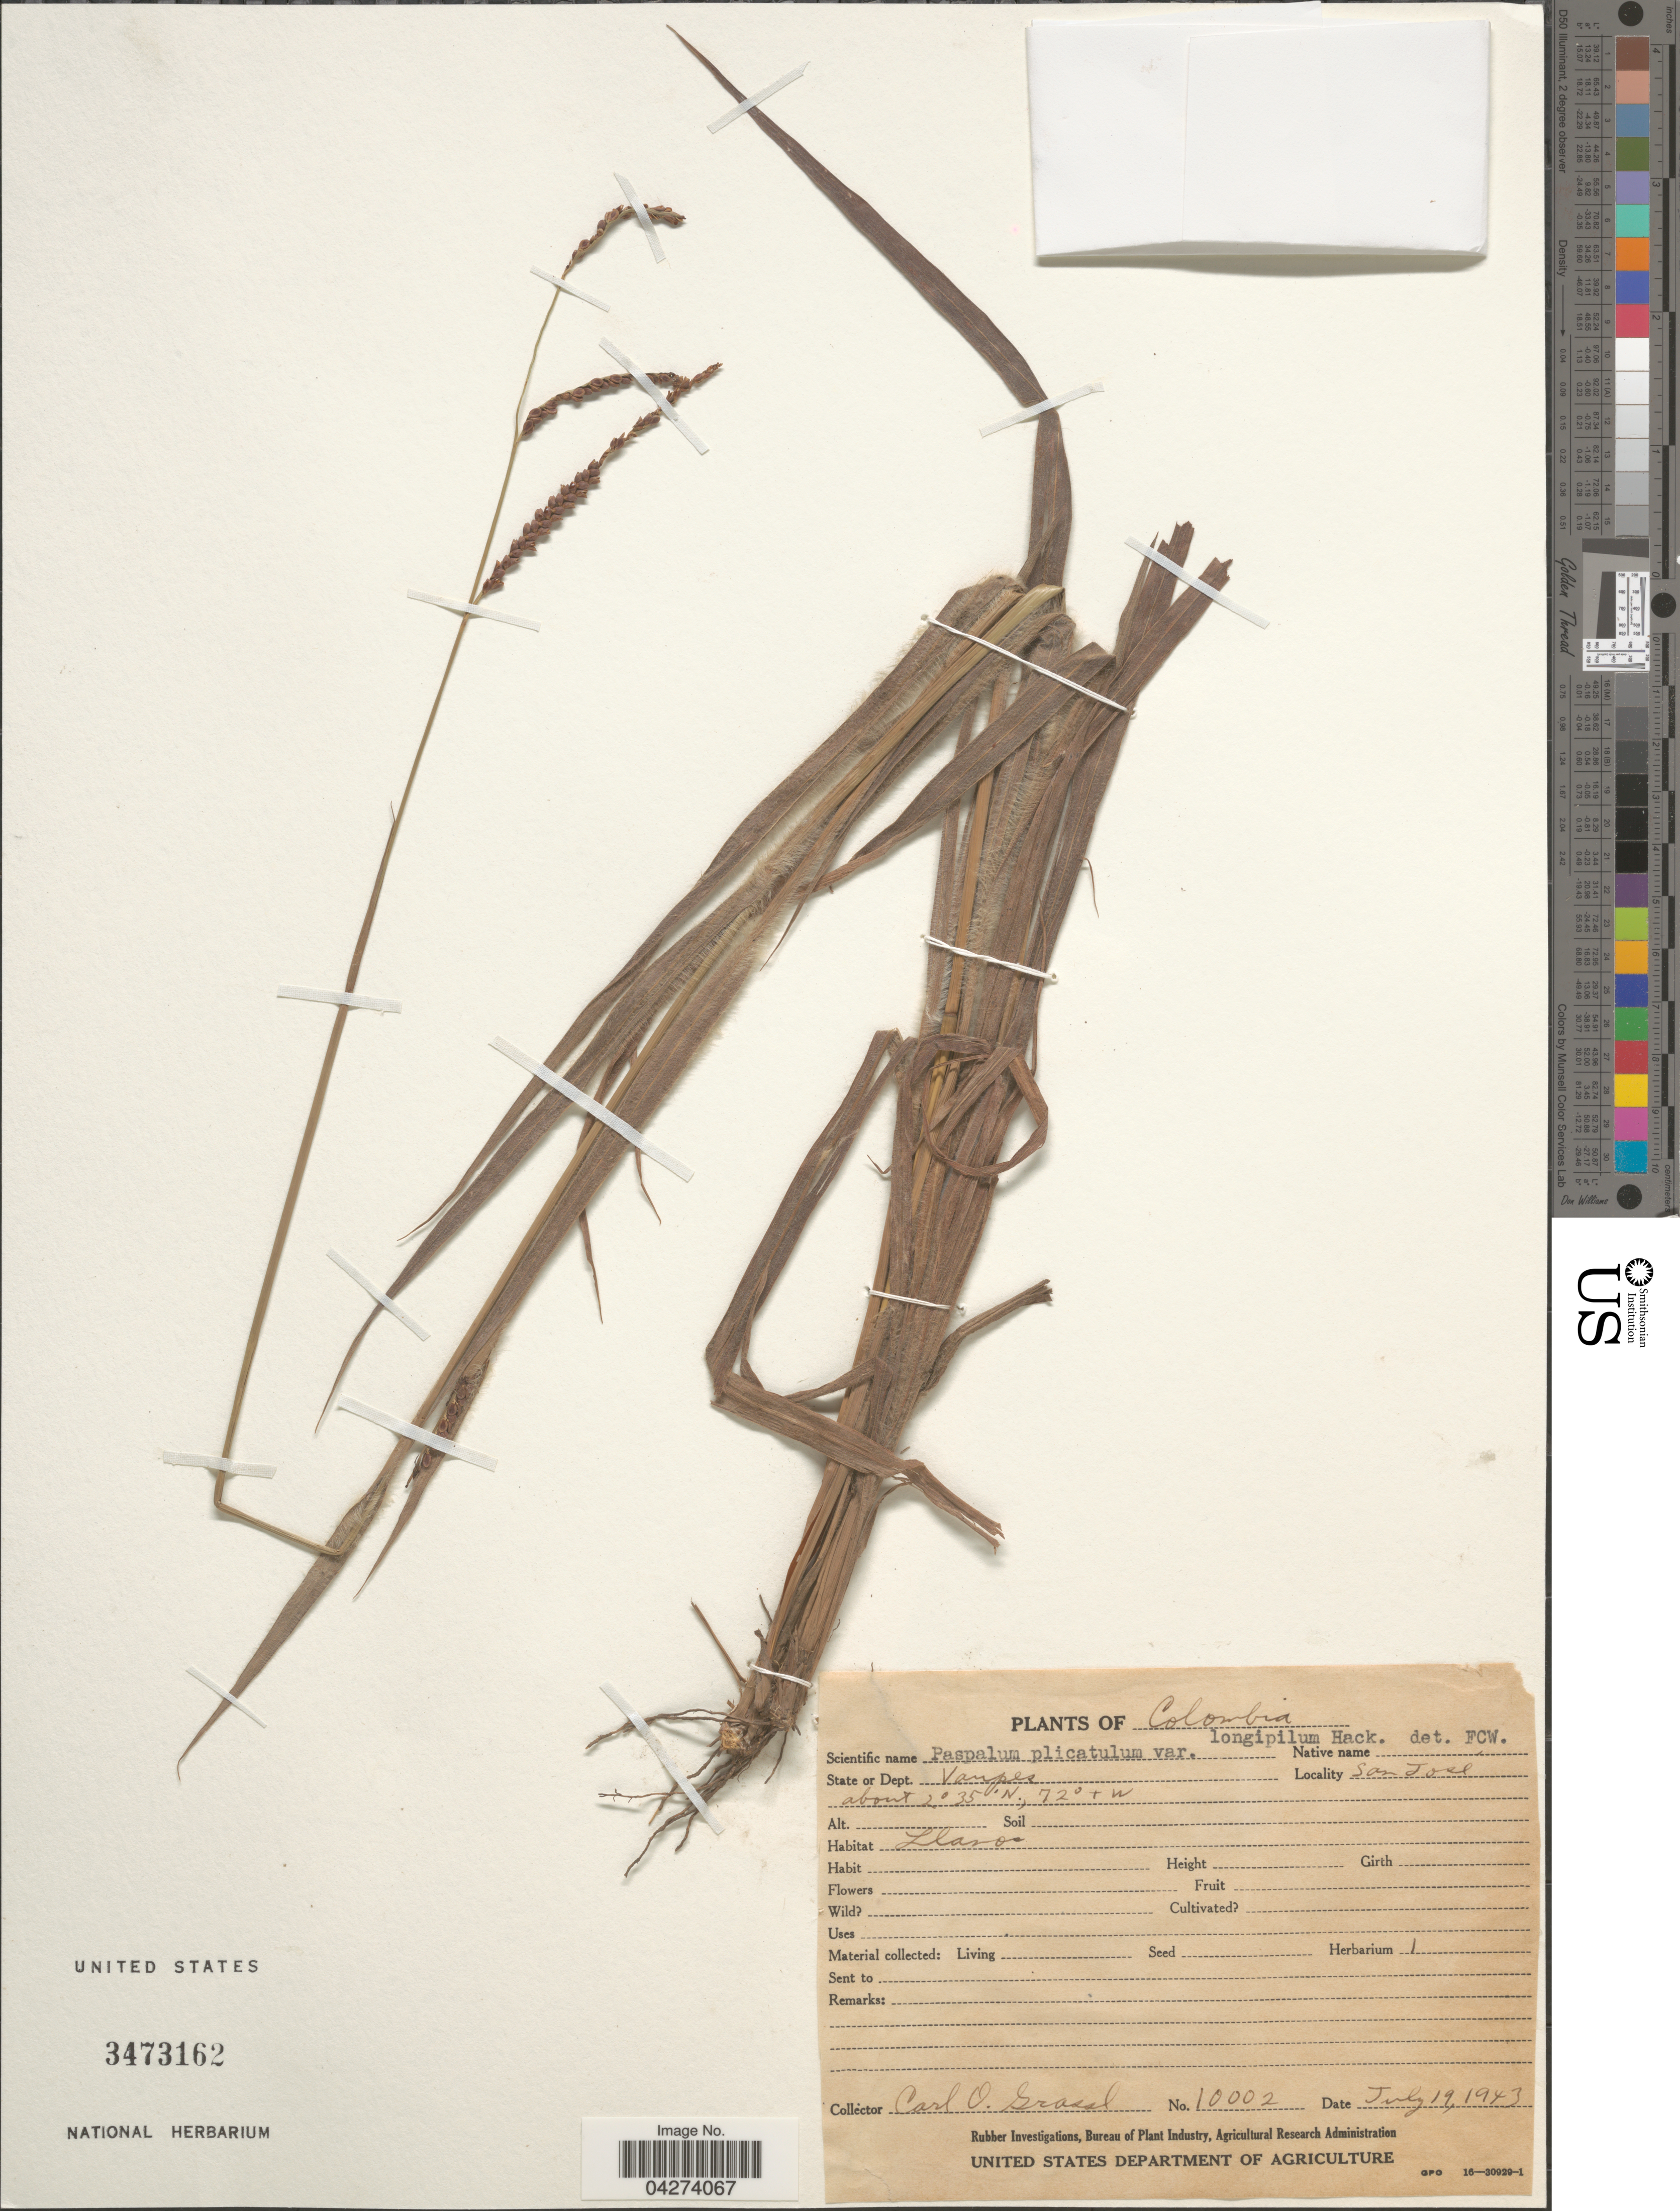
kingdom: Plantae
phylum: Tracheophyta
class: Liliopsida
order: Poales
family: Poaceae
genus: Paspalum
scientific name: Paspalum plicatulum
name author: Michx.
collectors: C. Grassl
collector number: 10002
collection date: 1943-07-19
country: Colombia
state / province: Vaupés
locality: Dept. Vaupes. San José.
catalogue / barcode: US 3473162